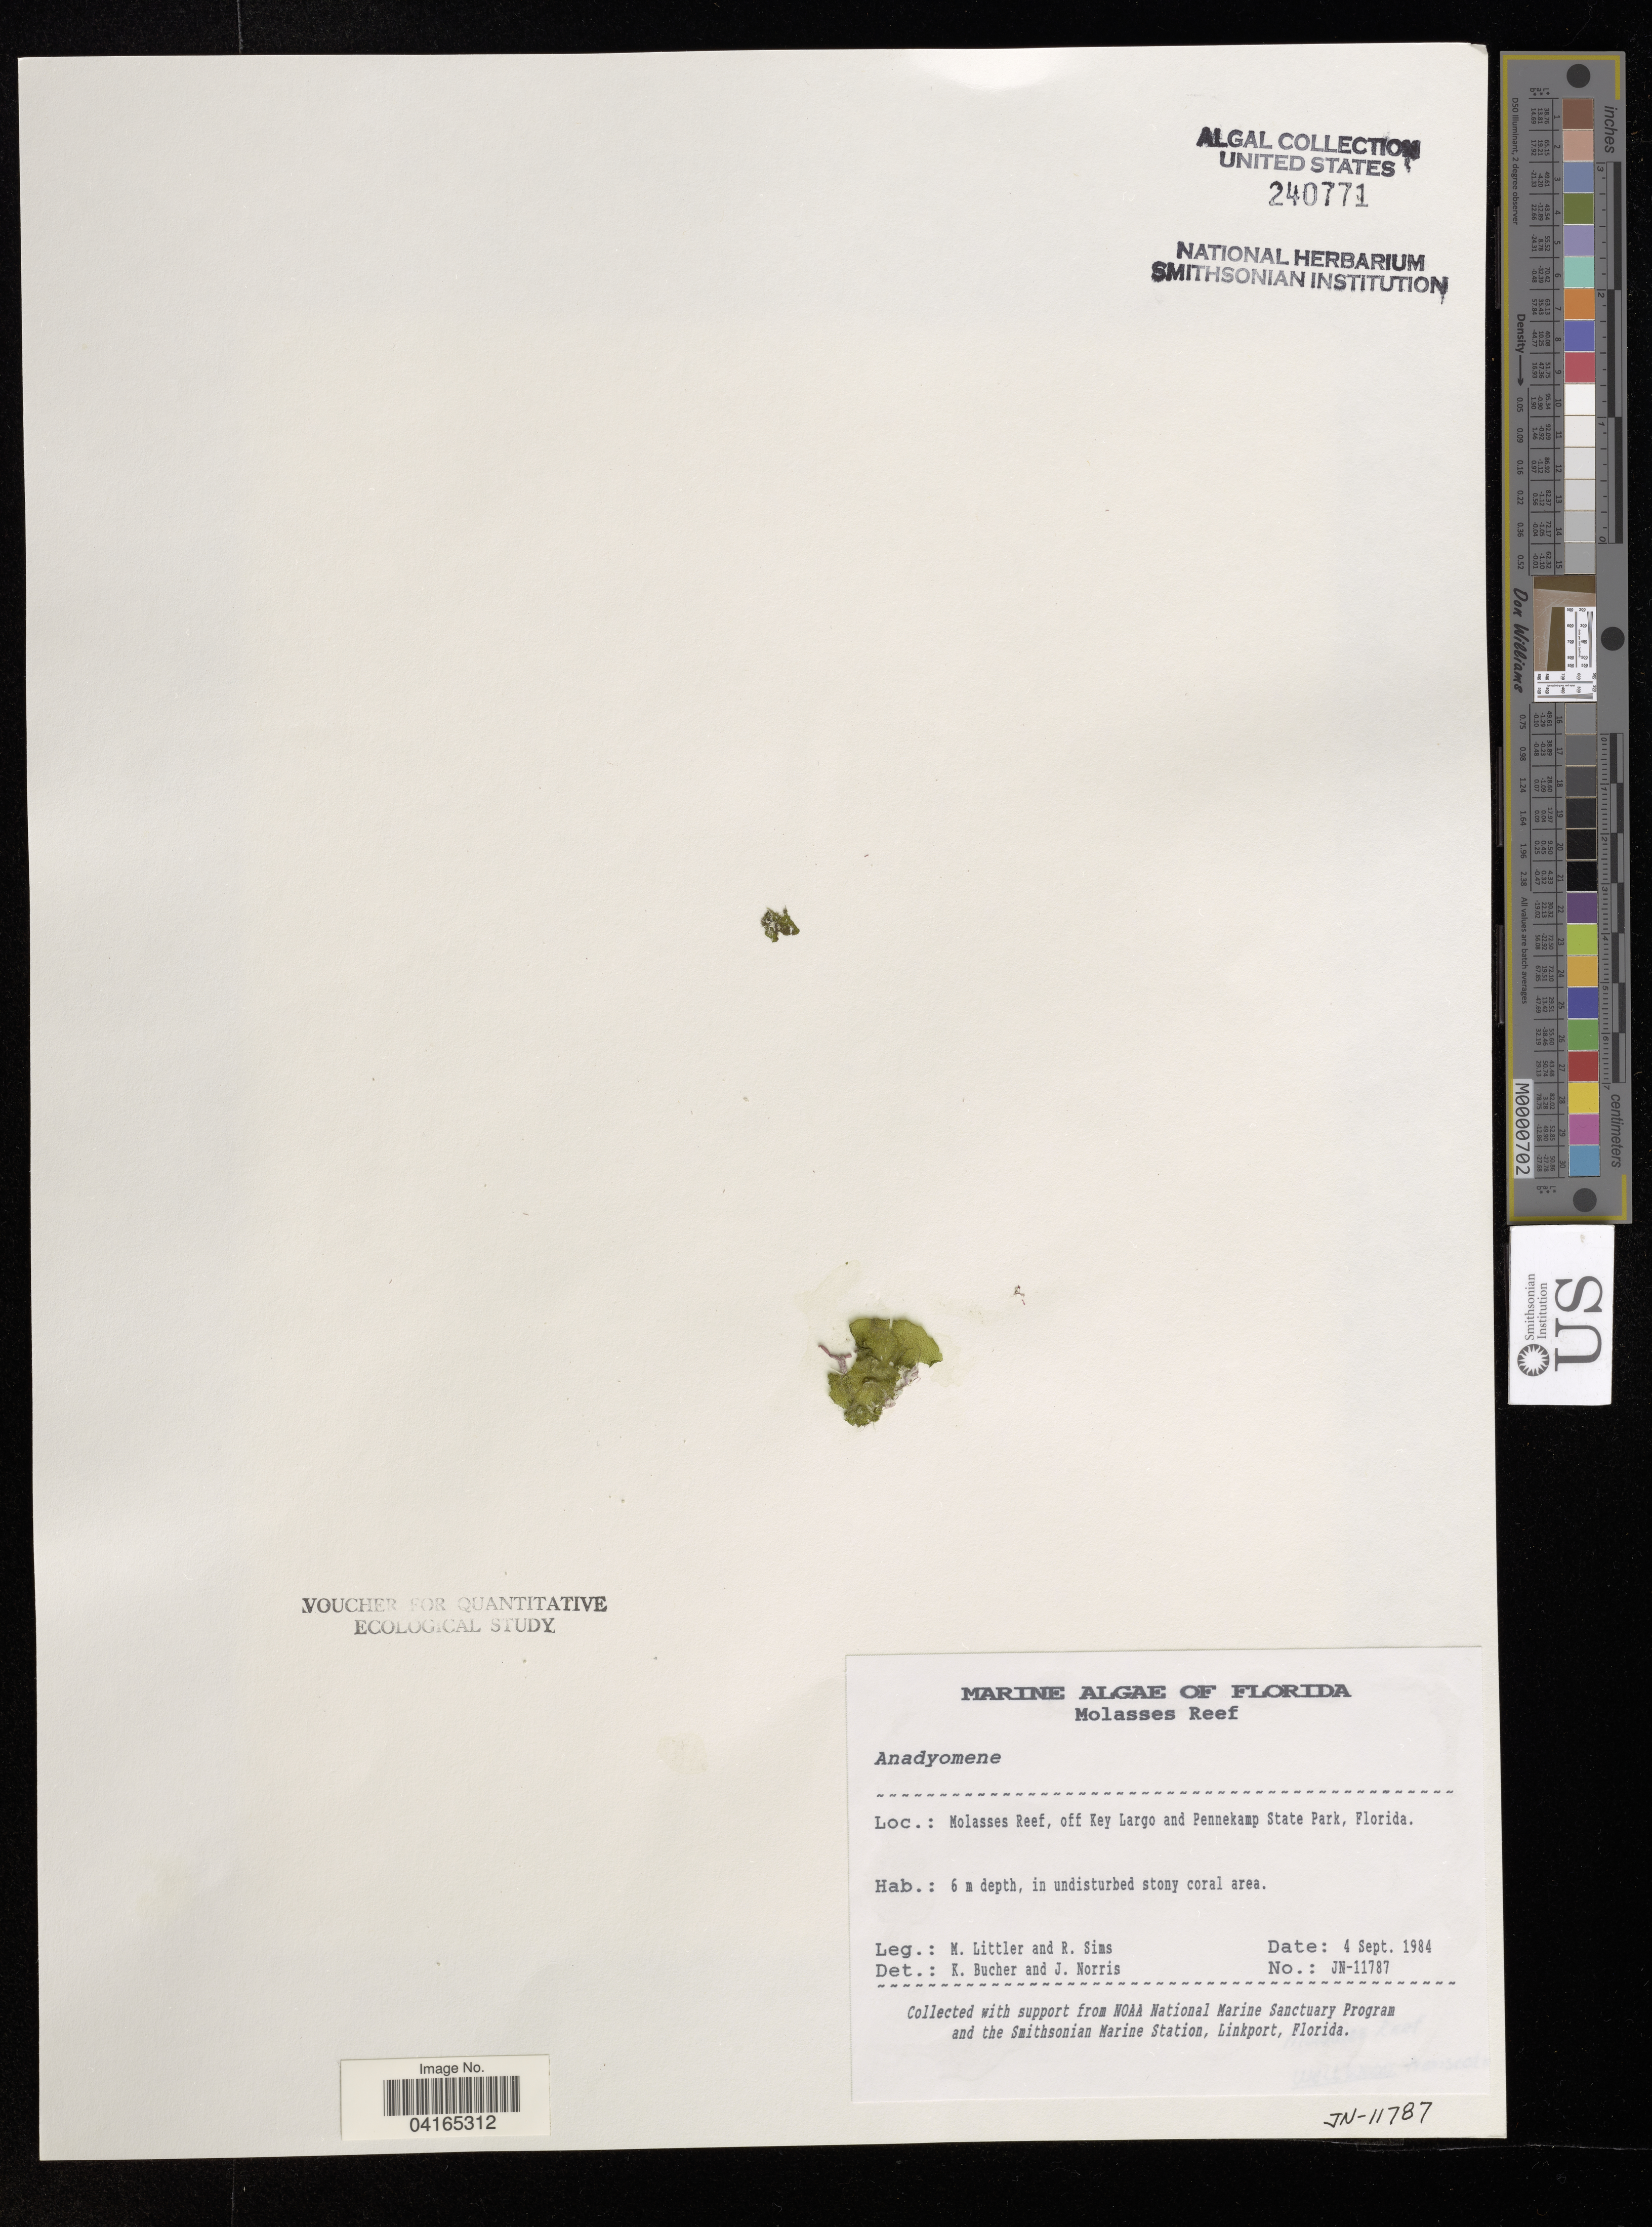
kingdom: Plantae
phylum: Chlorophyta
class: Ulvophyceae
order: Cladophorales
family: Anadyomenaceae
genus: Anadyomene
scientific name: Anadyomene sp.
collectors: M. Littler & R. Sims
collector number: JN-11787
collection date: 1984-09-04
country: United States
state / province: Florida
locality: Molasses Reef, off Key Largo and Pennekamp State Park.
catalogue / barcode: US 240771